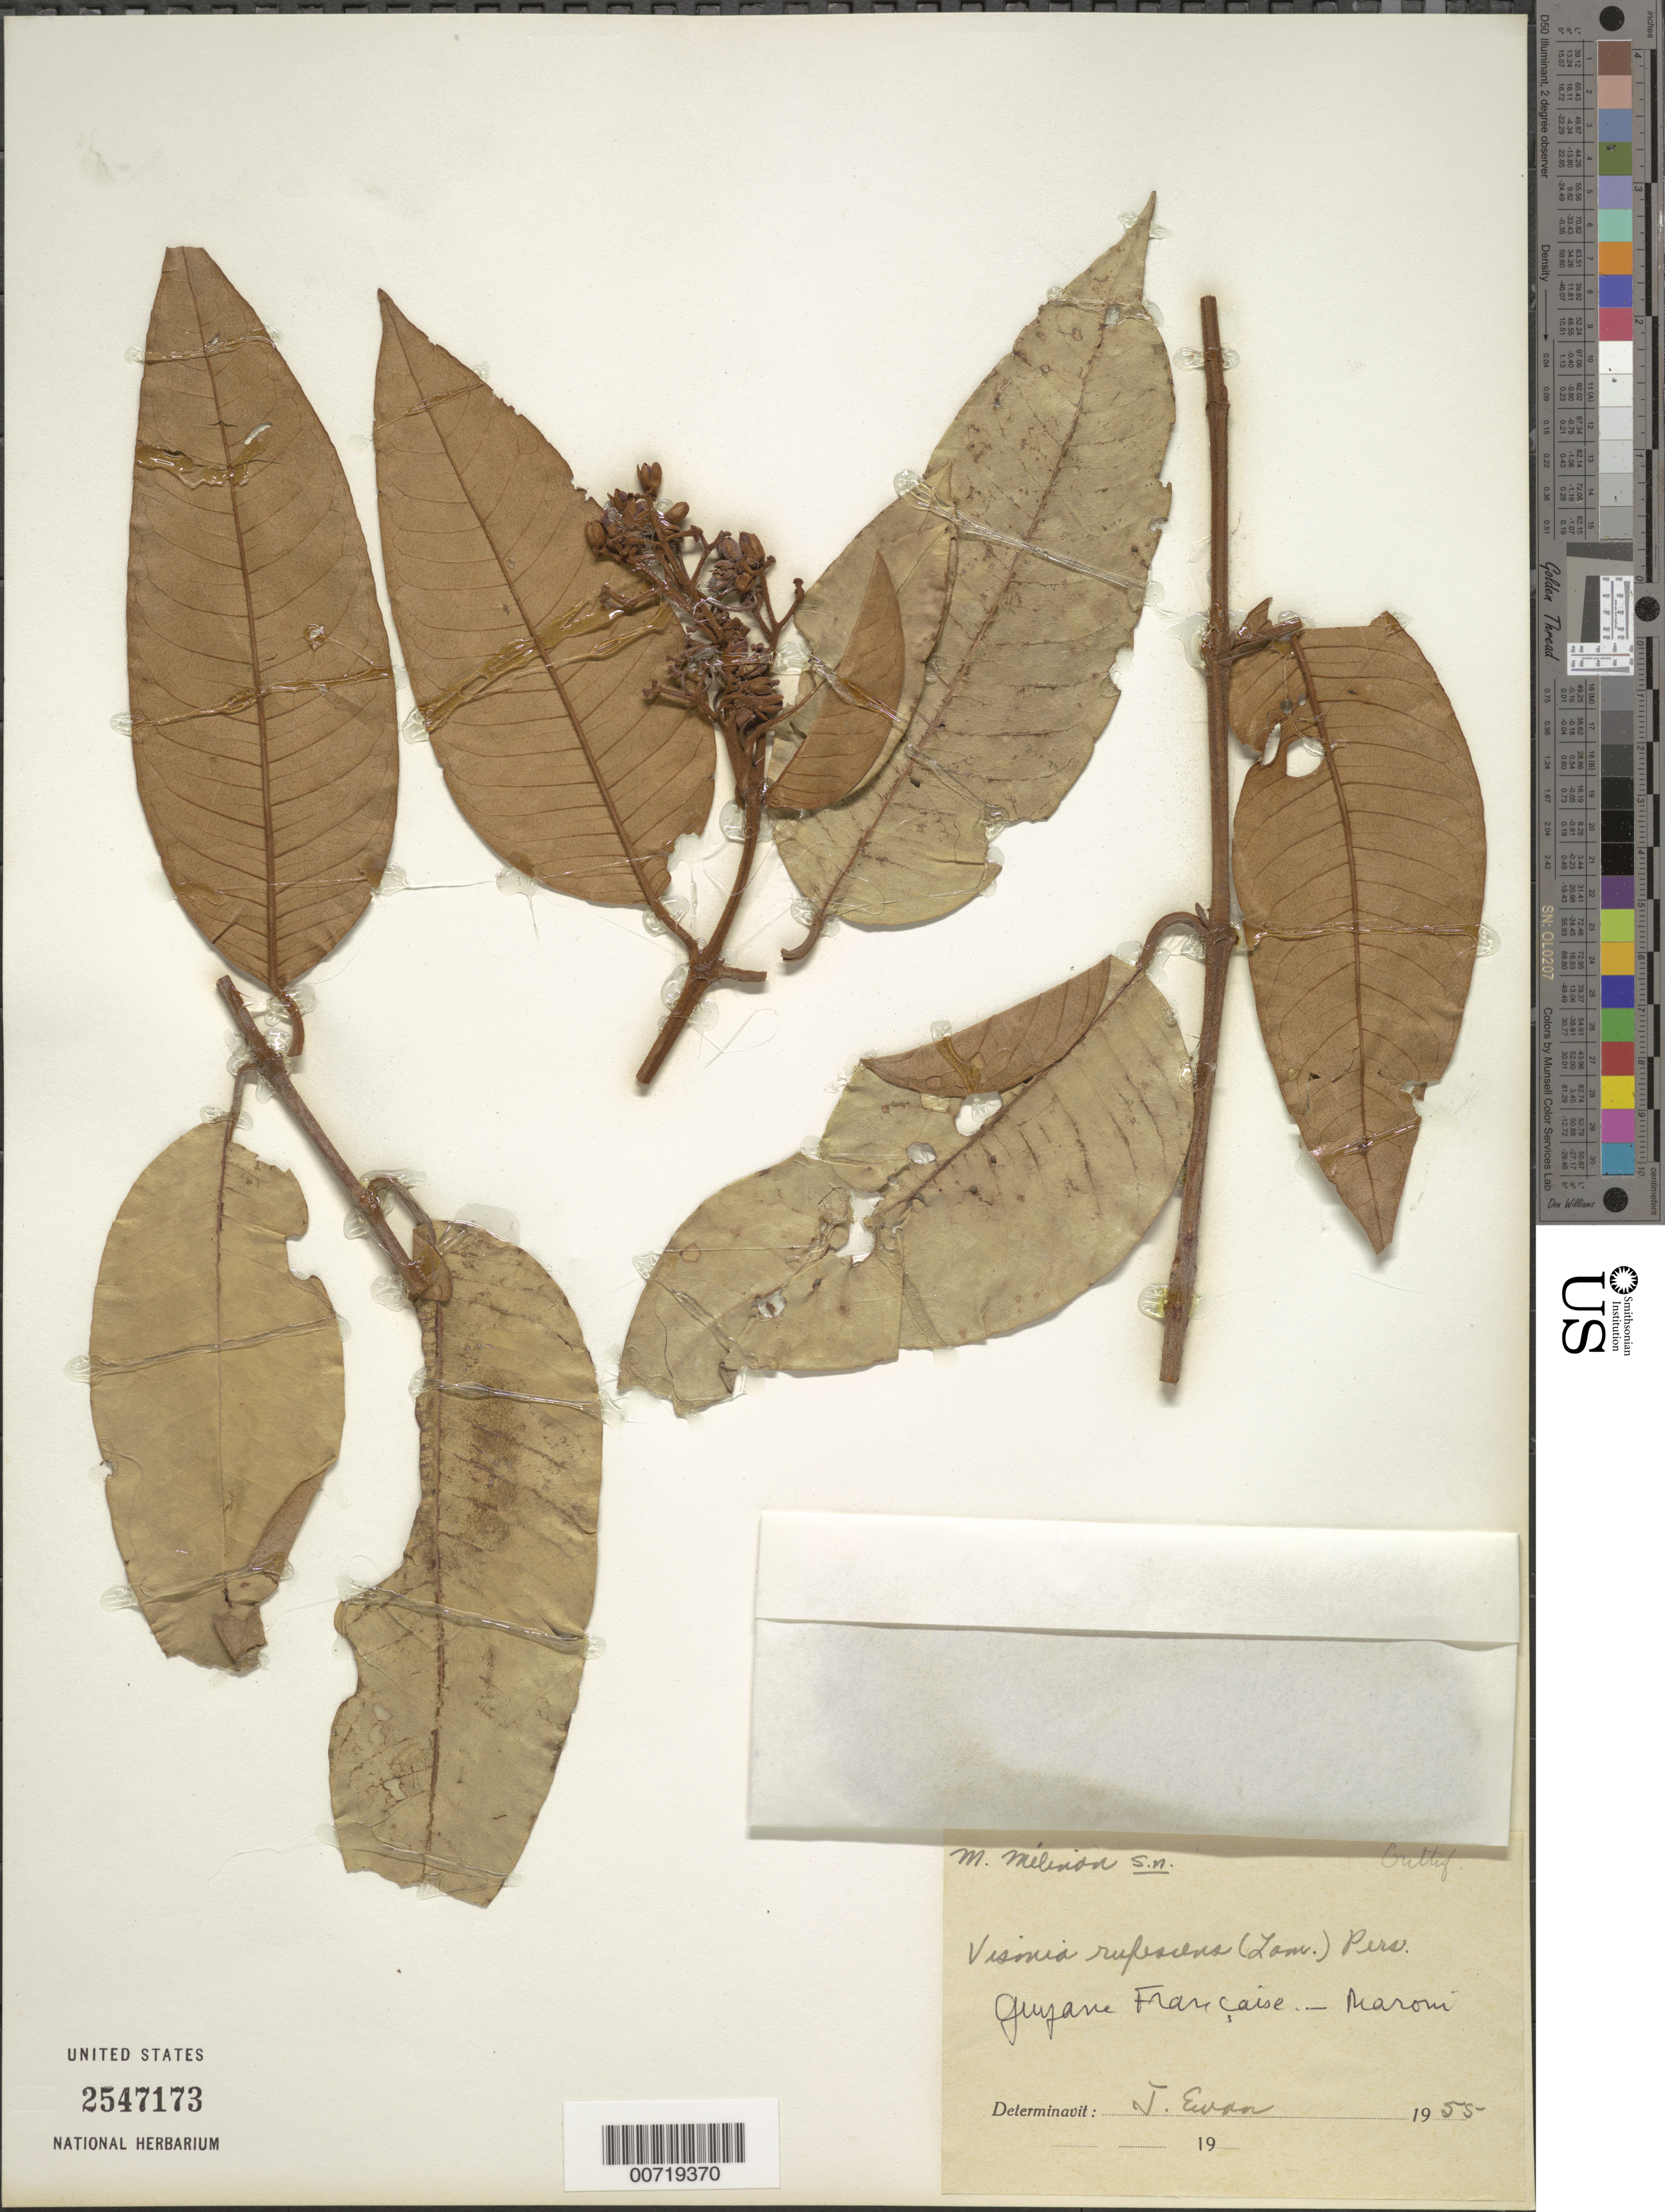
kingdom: Plantae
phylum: Tracheophyta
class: Magnoliopsida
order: Malpighiales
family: Hypericaceae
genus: Vismia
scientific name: Vismia latifolia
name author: (Aubl.) Choisy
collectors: E. Mélinon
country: French Guiana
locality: Maroni R.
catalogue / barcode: US 2547173